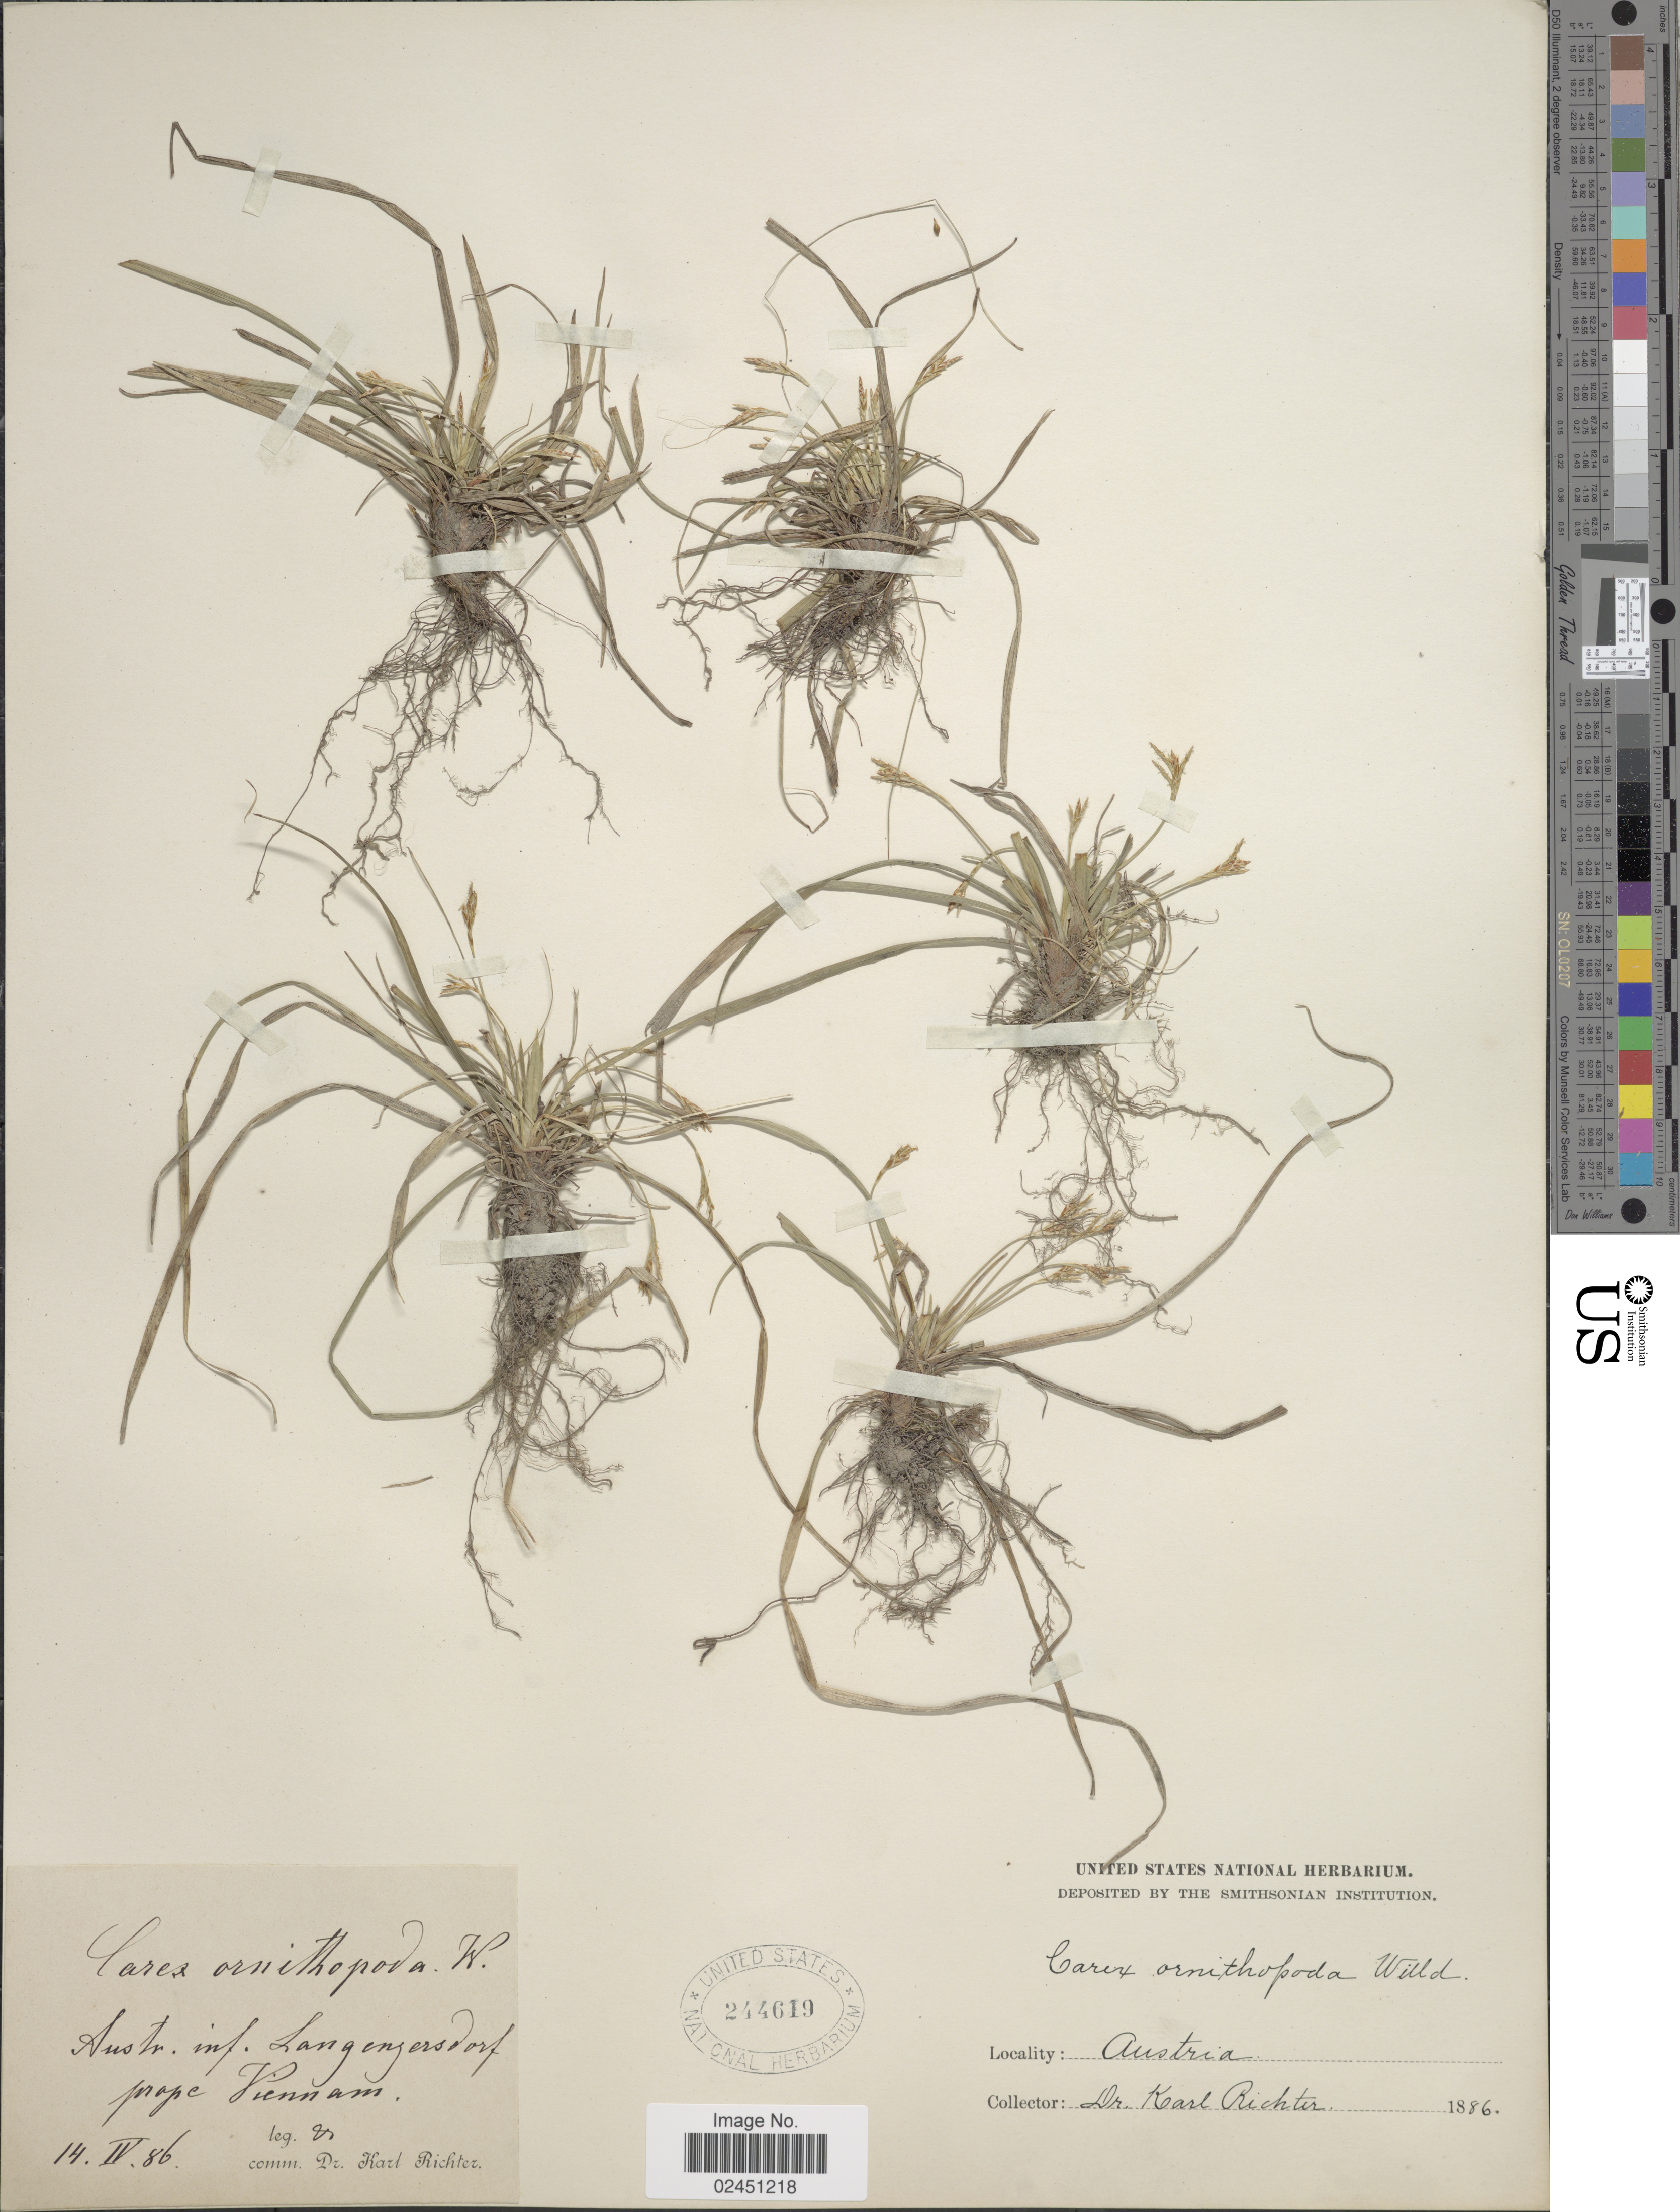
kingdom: Plantae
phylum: Tracheophyta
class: Liliopsida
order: Poales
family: Cyperaceae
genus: Carex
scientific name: Carex ornithopoda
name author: Willd.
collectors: K. Richter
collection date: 1886-04-14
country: Austria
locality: Austr. inf. Lanengersdorf prope Viennam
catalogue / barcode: US 244619